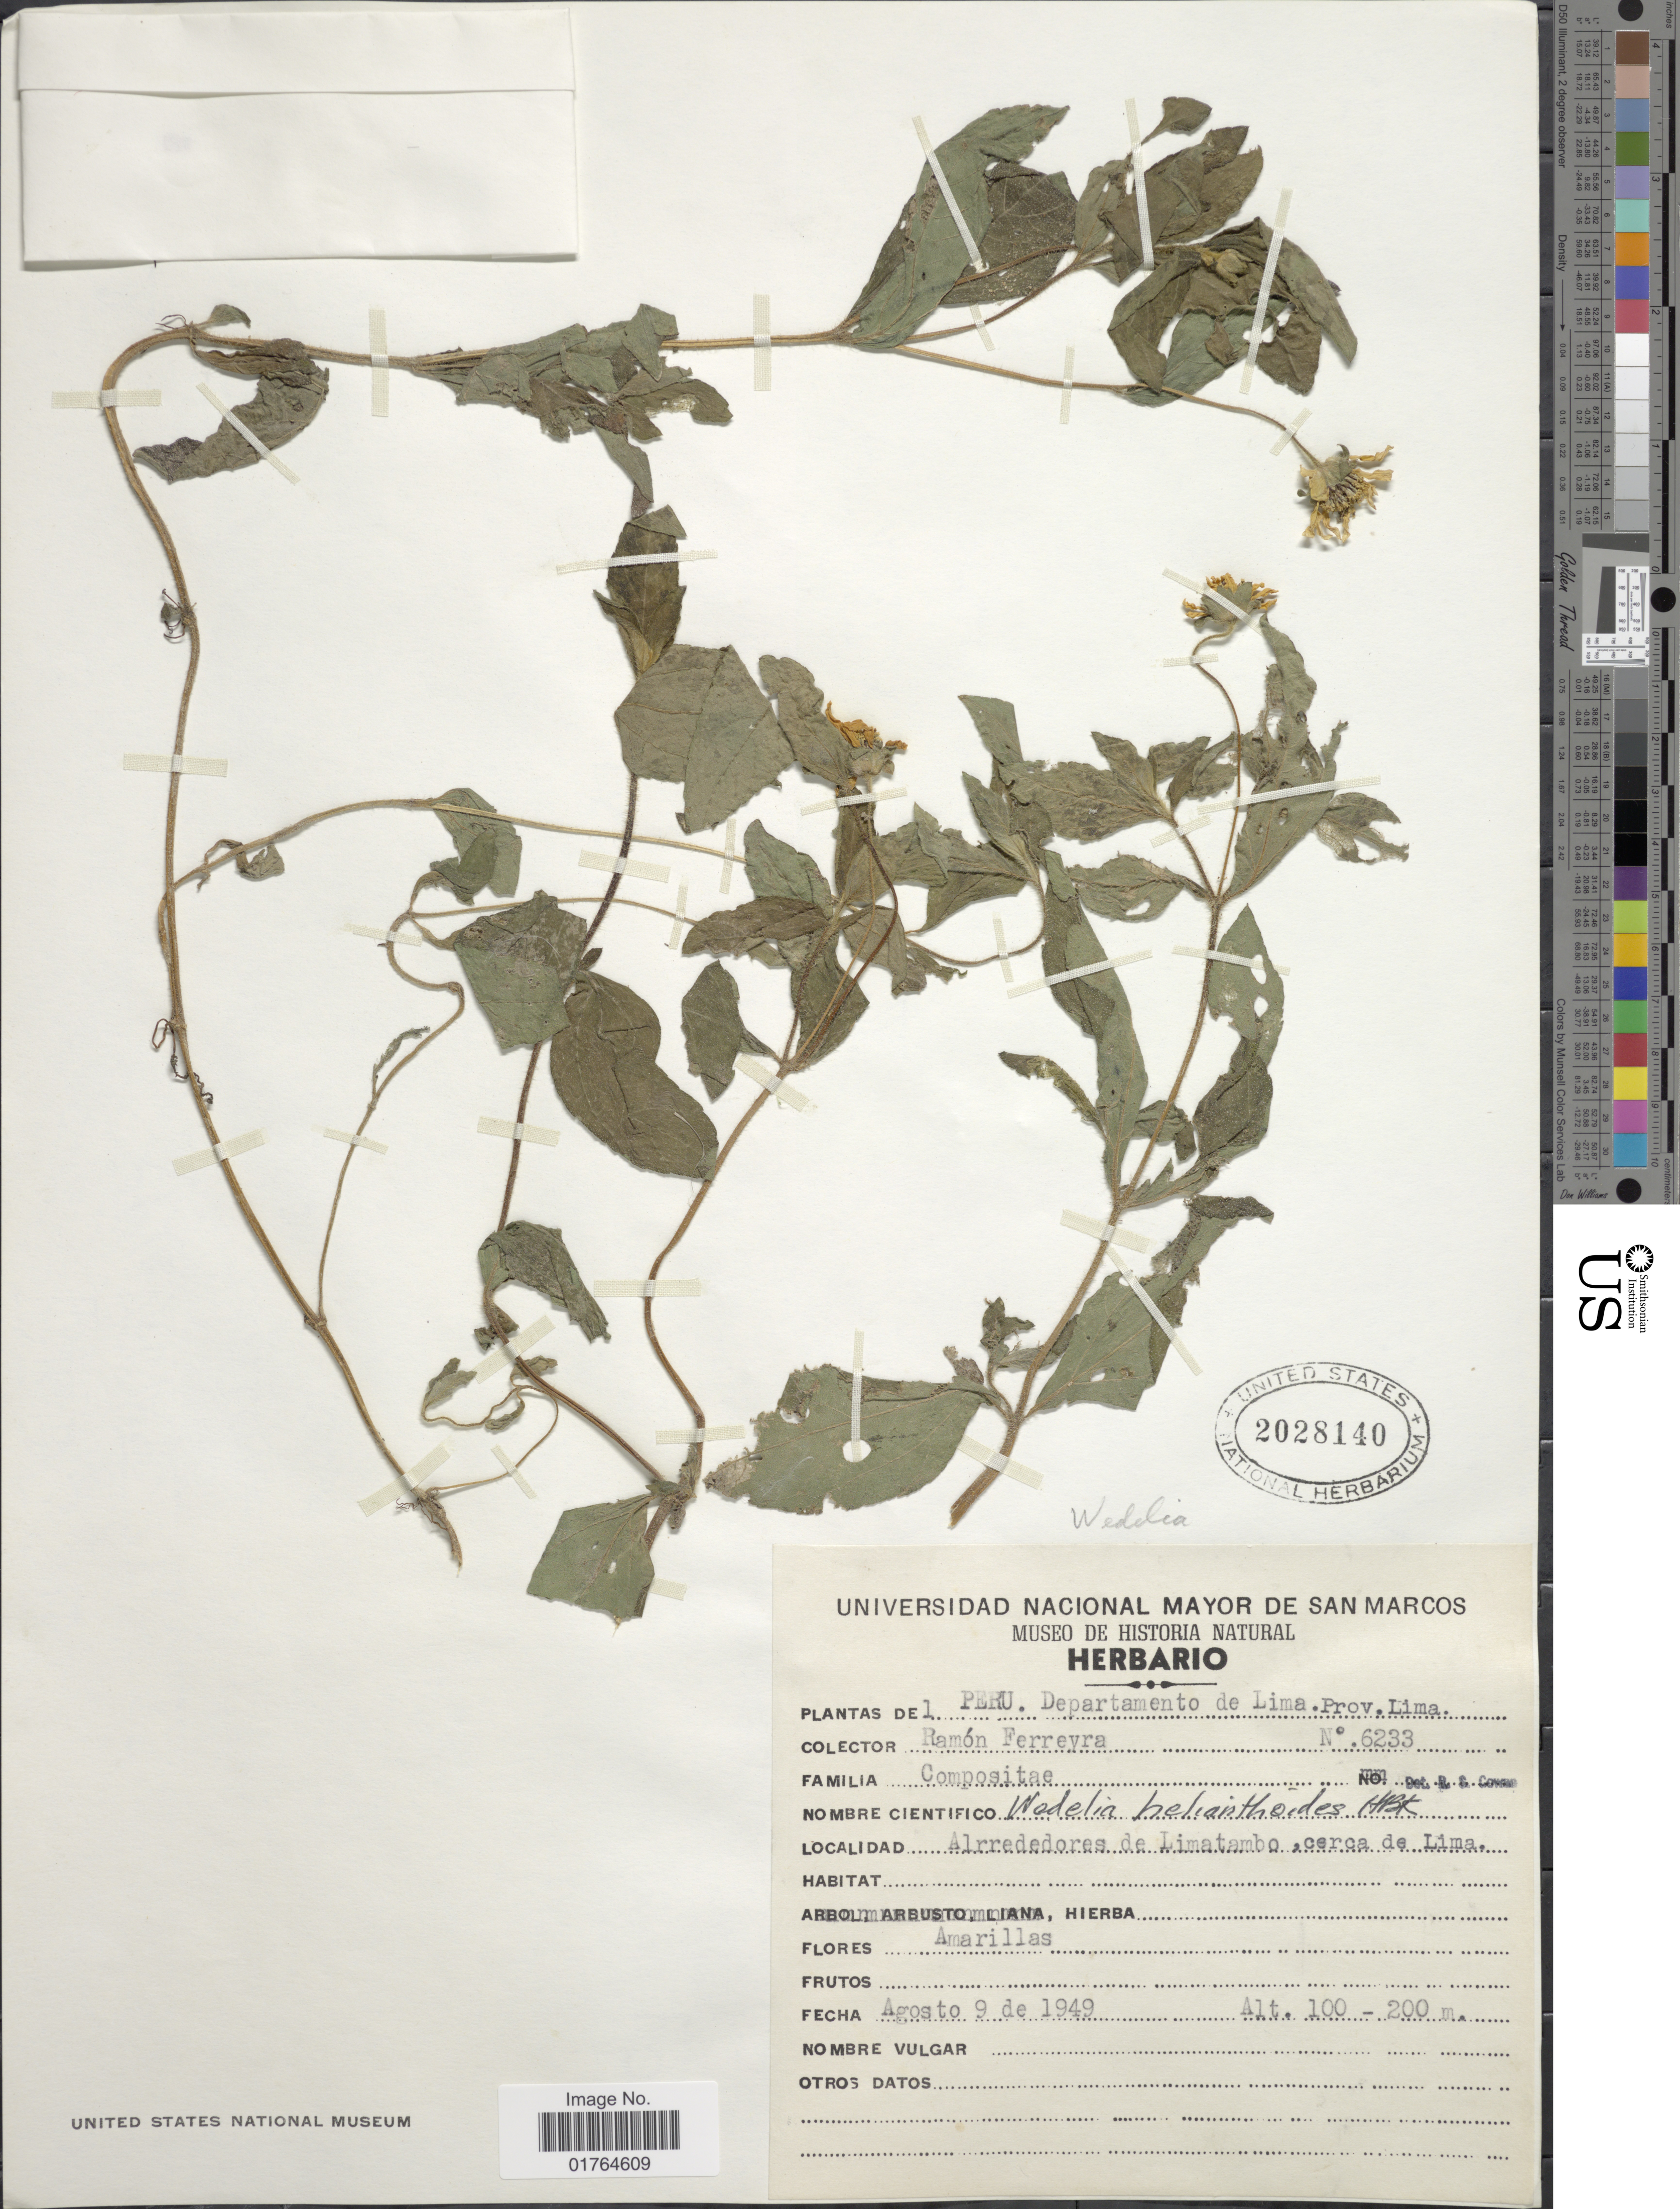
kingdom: Plantae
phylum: Tracheophyta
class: Magnoliopsida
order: Asterales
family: Asteraceae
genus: Wedelia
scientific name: Wedelia helianthoides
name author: Kunth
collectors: R. A. Ferreyra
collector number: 6233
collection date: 1949-08-09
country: Peru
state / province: Lima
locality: Prov. Lima, alrededores de Limatambo, cerca de Lima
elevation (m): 100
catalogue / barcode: US 2028140